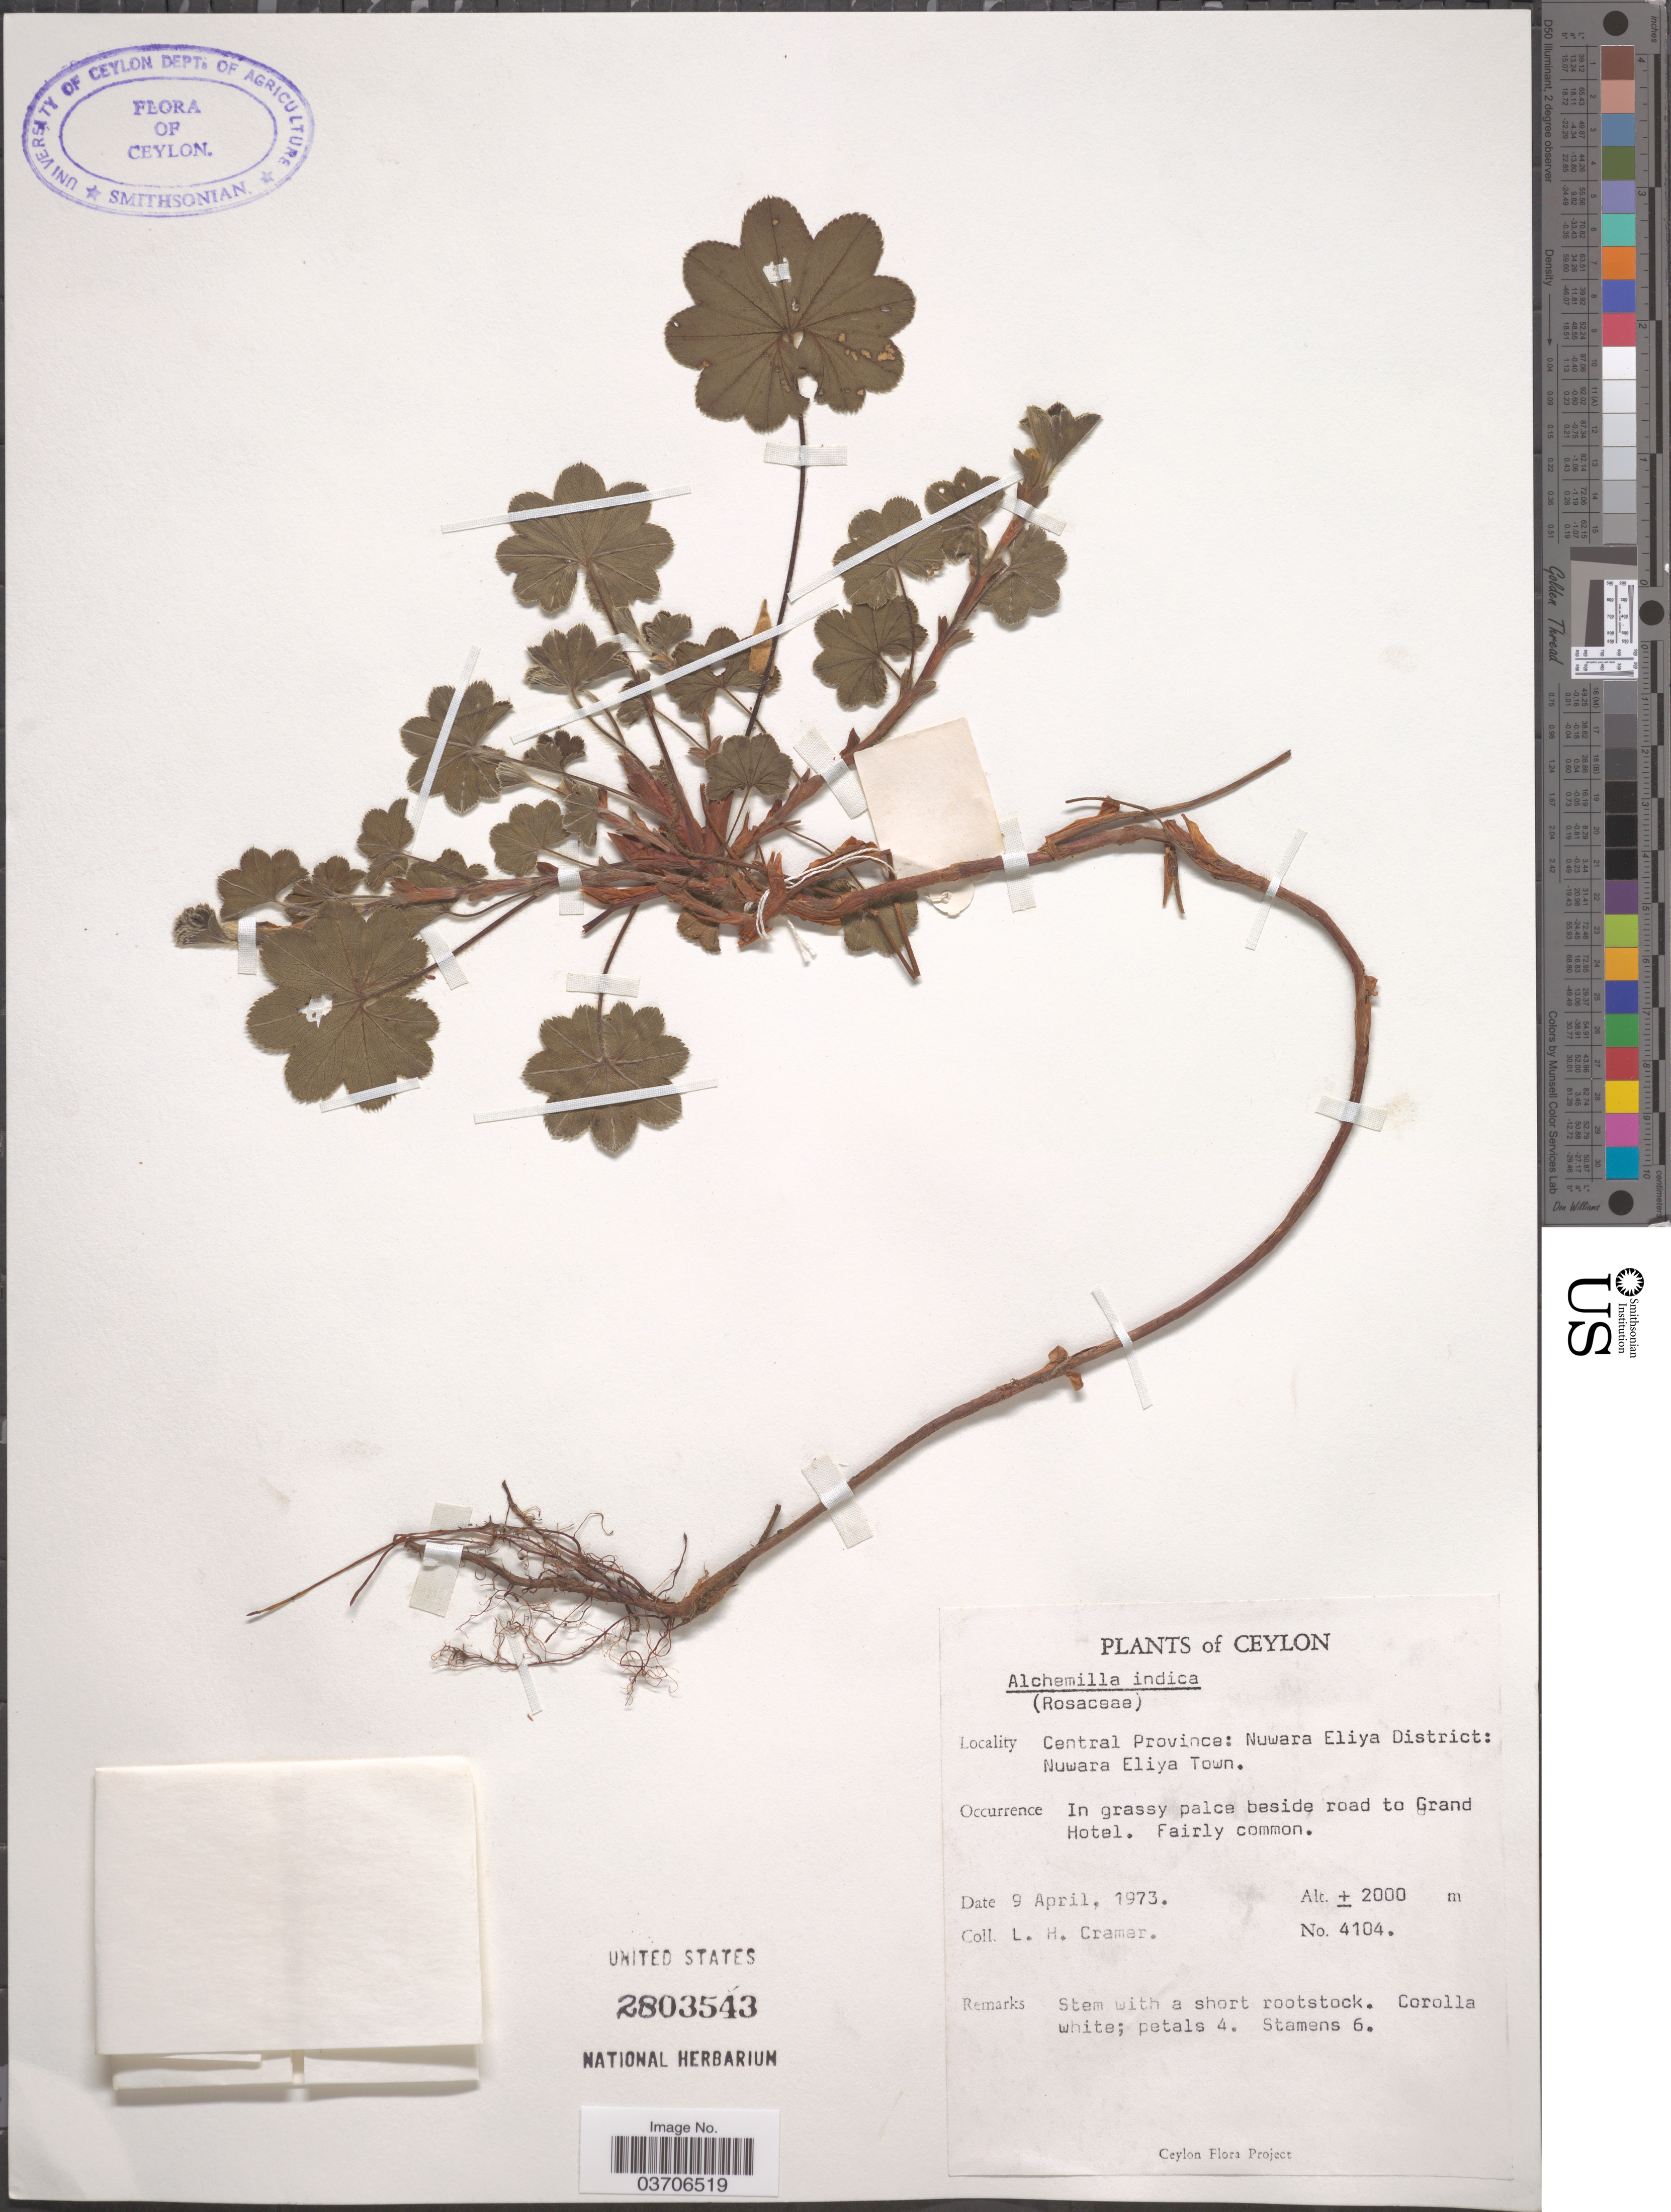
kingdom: Plantae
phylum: Tracheophyta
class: Magnoliopsida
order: Rosales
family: Rosaceae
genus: Alchemilla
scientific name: Alchemilla indica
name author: Gardner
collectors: L. H. Cramer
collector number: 4104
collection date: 1973-04-09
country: Sri Lanka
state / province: Central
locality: Ceylon. Nuwara Eliya District: Nuwara Eliya Town. Beside road to Grand Hotel.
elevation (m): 2000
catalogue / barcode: US 2803543